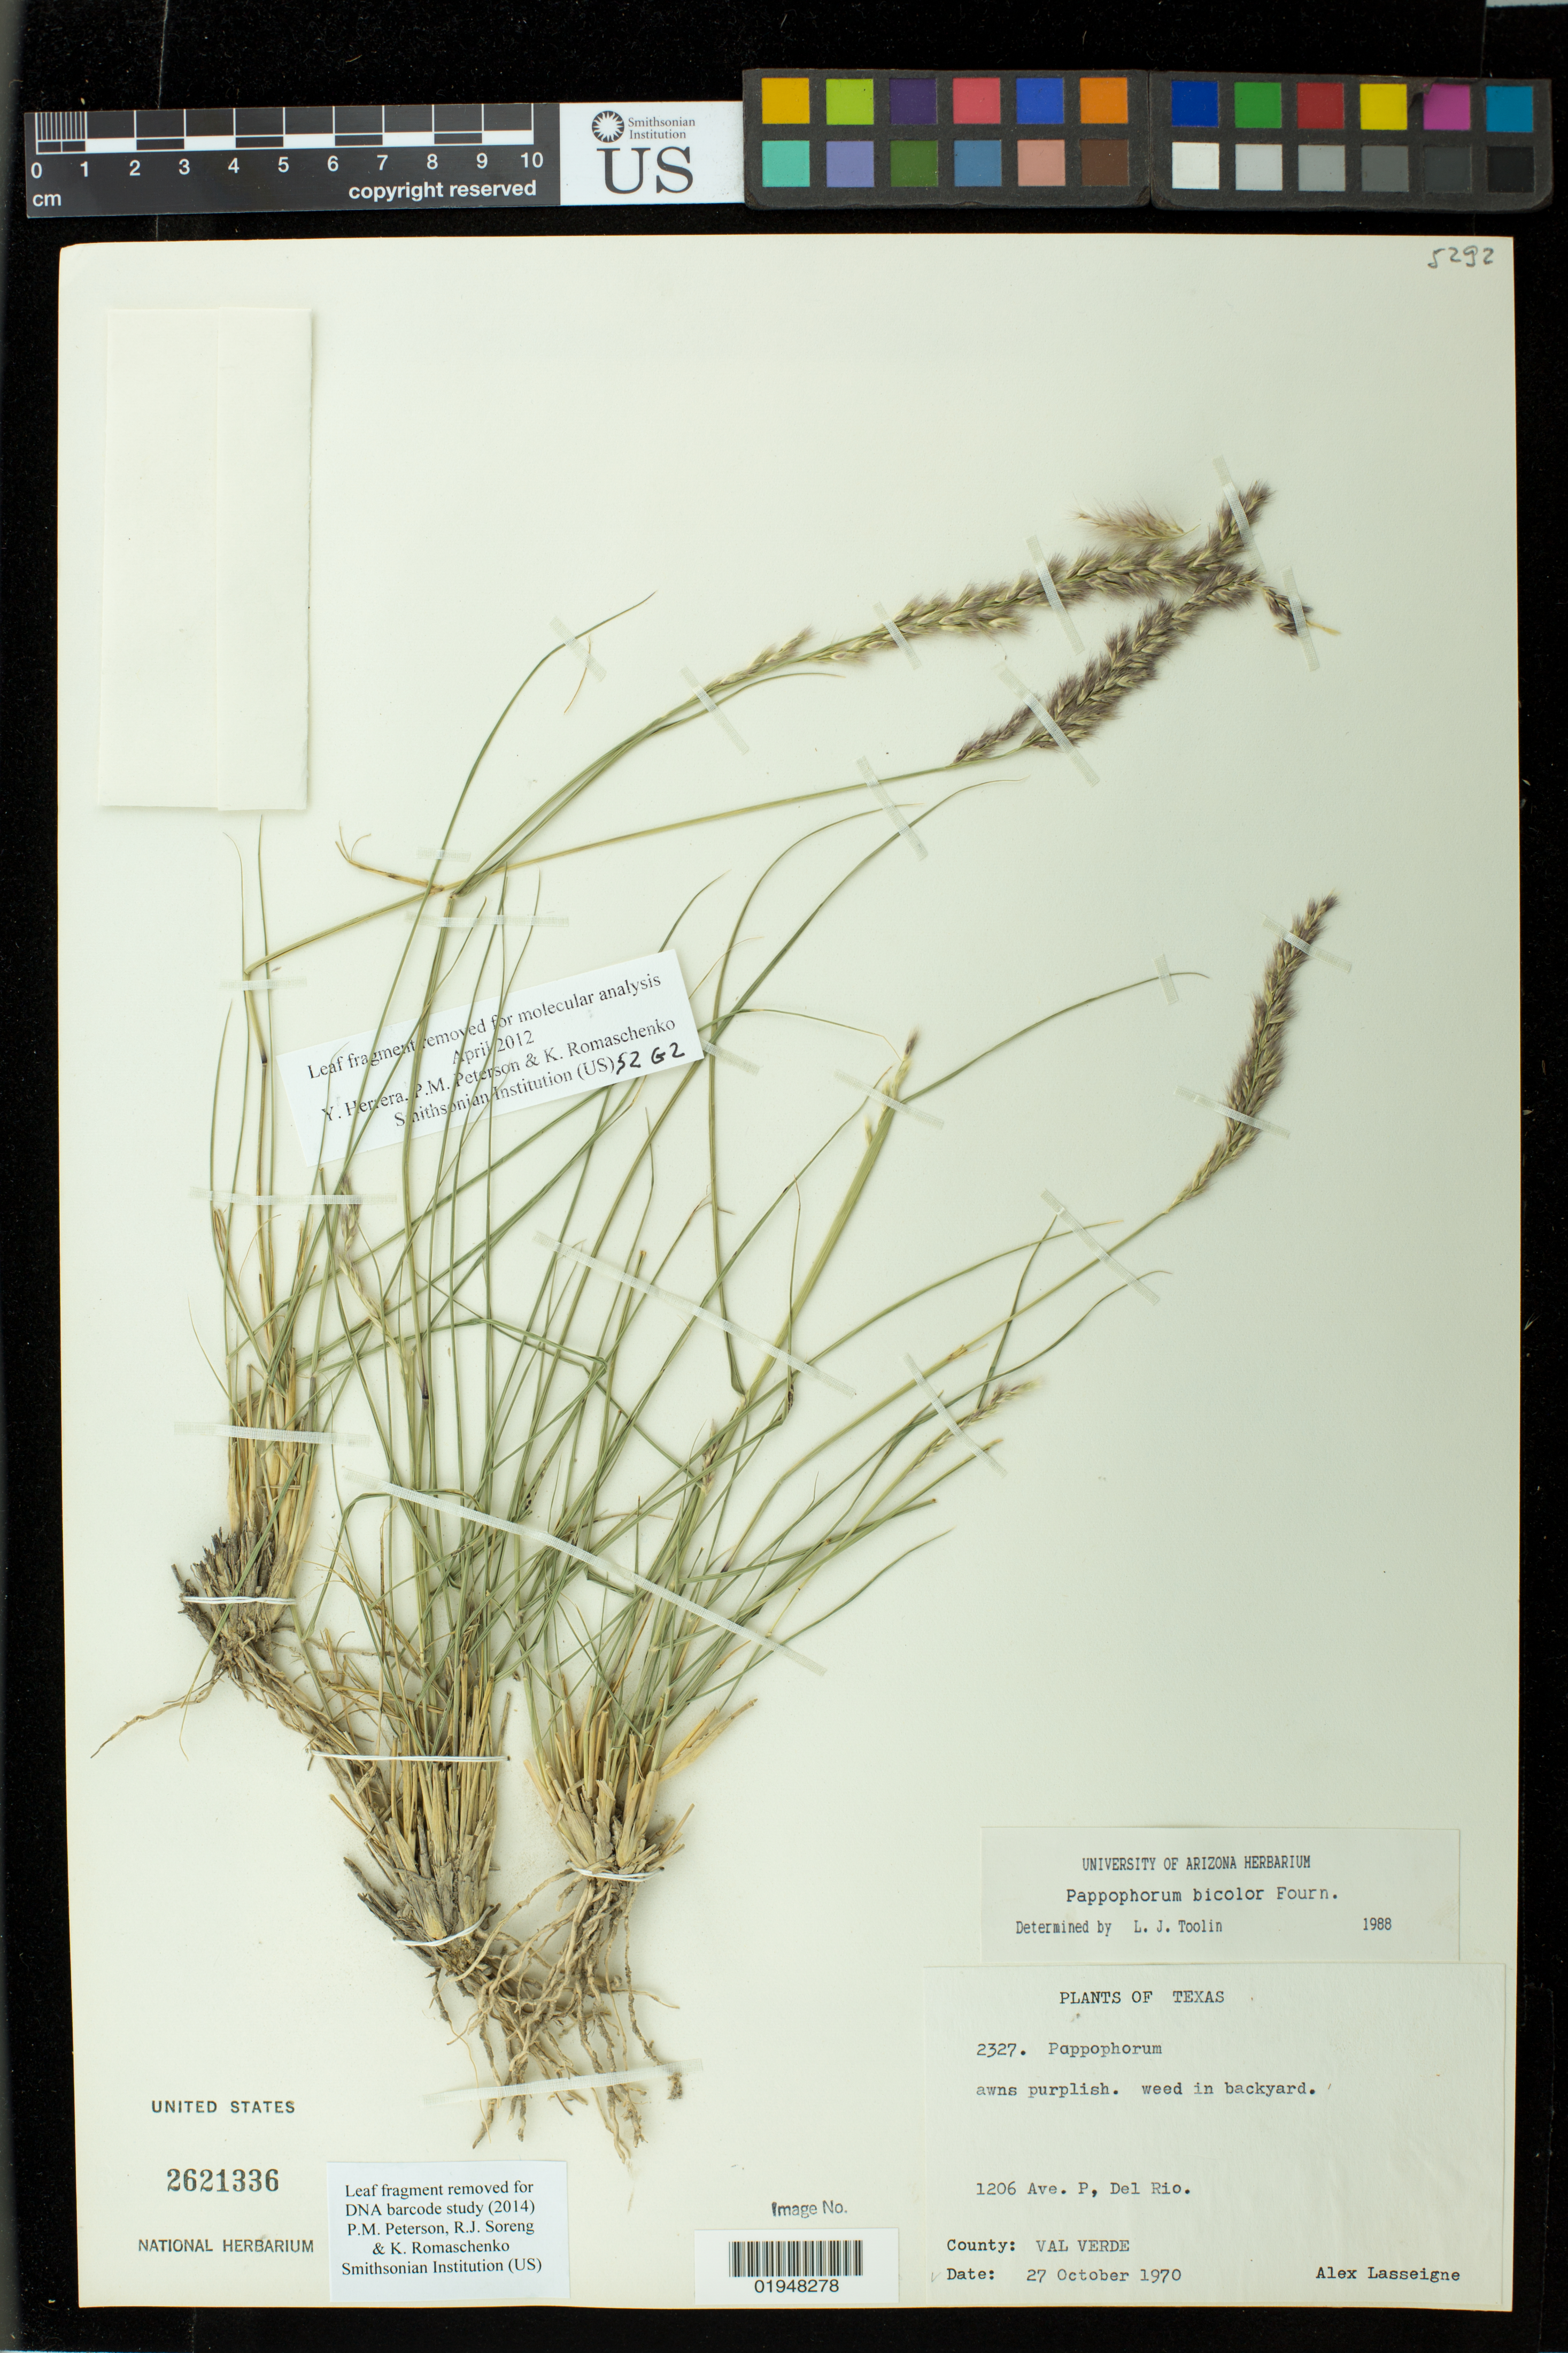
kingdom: Plantae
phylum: Tracheophyta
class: Liliopsida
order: Poales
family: Poaceae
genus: Pappophorum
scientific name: Pappophorum bicolor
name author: E. Fourn.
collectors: A. Lasseigne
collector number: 2327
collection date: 1970-10-27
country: United States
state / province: Texas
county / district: Val Verde County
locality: weed in backyard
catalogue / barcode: US 2621336